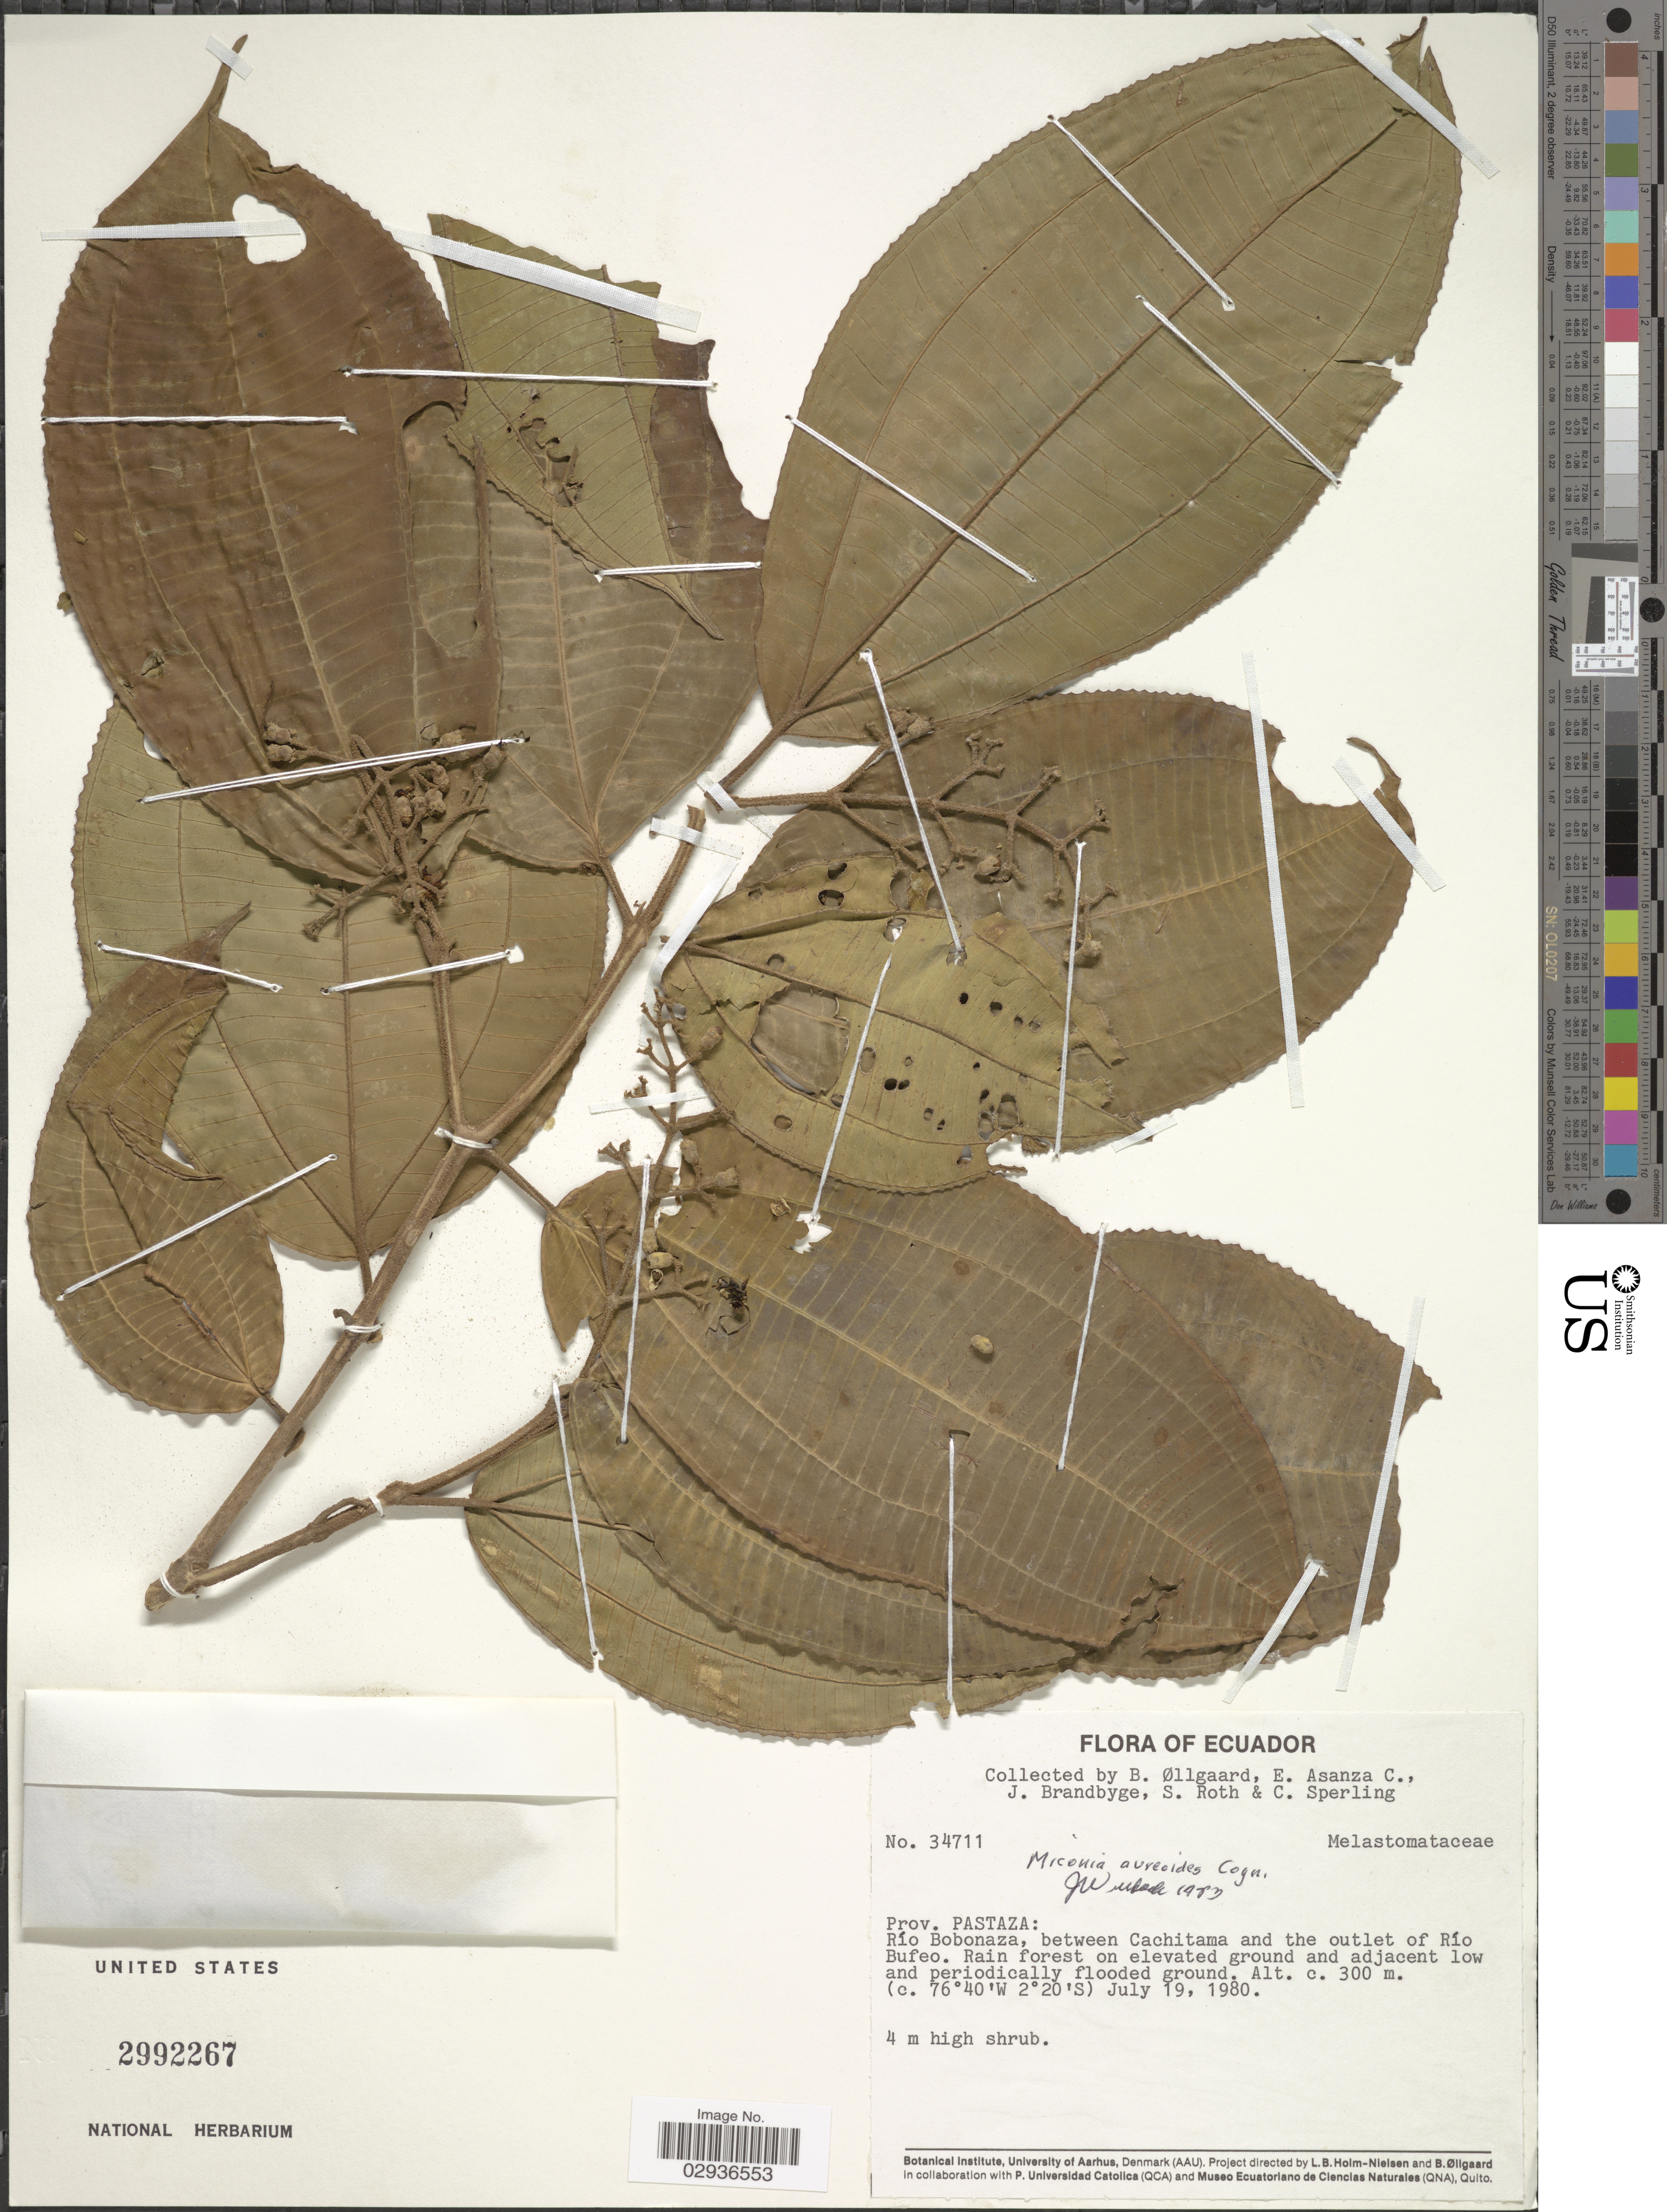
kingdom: Plantae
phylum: Tracheophyta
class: Magnoliopsida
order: Myrtales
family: Melastomataceae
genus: Miconia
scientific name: Miconia aureoides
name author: Cogn.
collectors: B. Øllgaard, E. Asanza C., J. Brandbyge, S. Roth & C. Sperling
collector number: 34711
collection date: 1980-07-19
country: Ecuador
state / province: Pastaza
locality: Río Bobonaza, between Cachitama and the outlet of Río Bufeo.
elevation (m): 300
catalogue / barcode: US 2992267